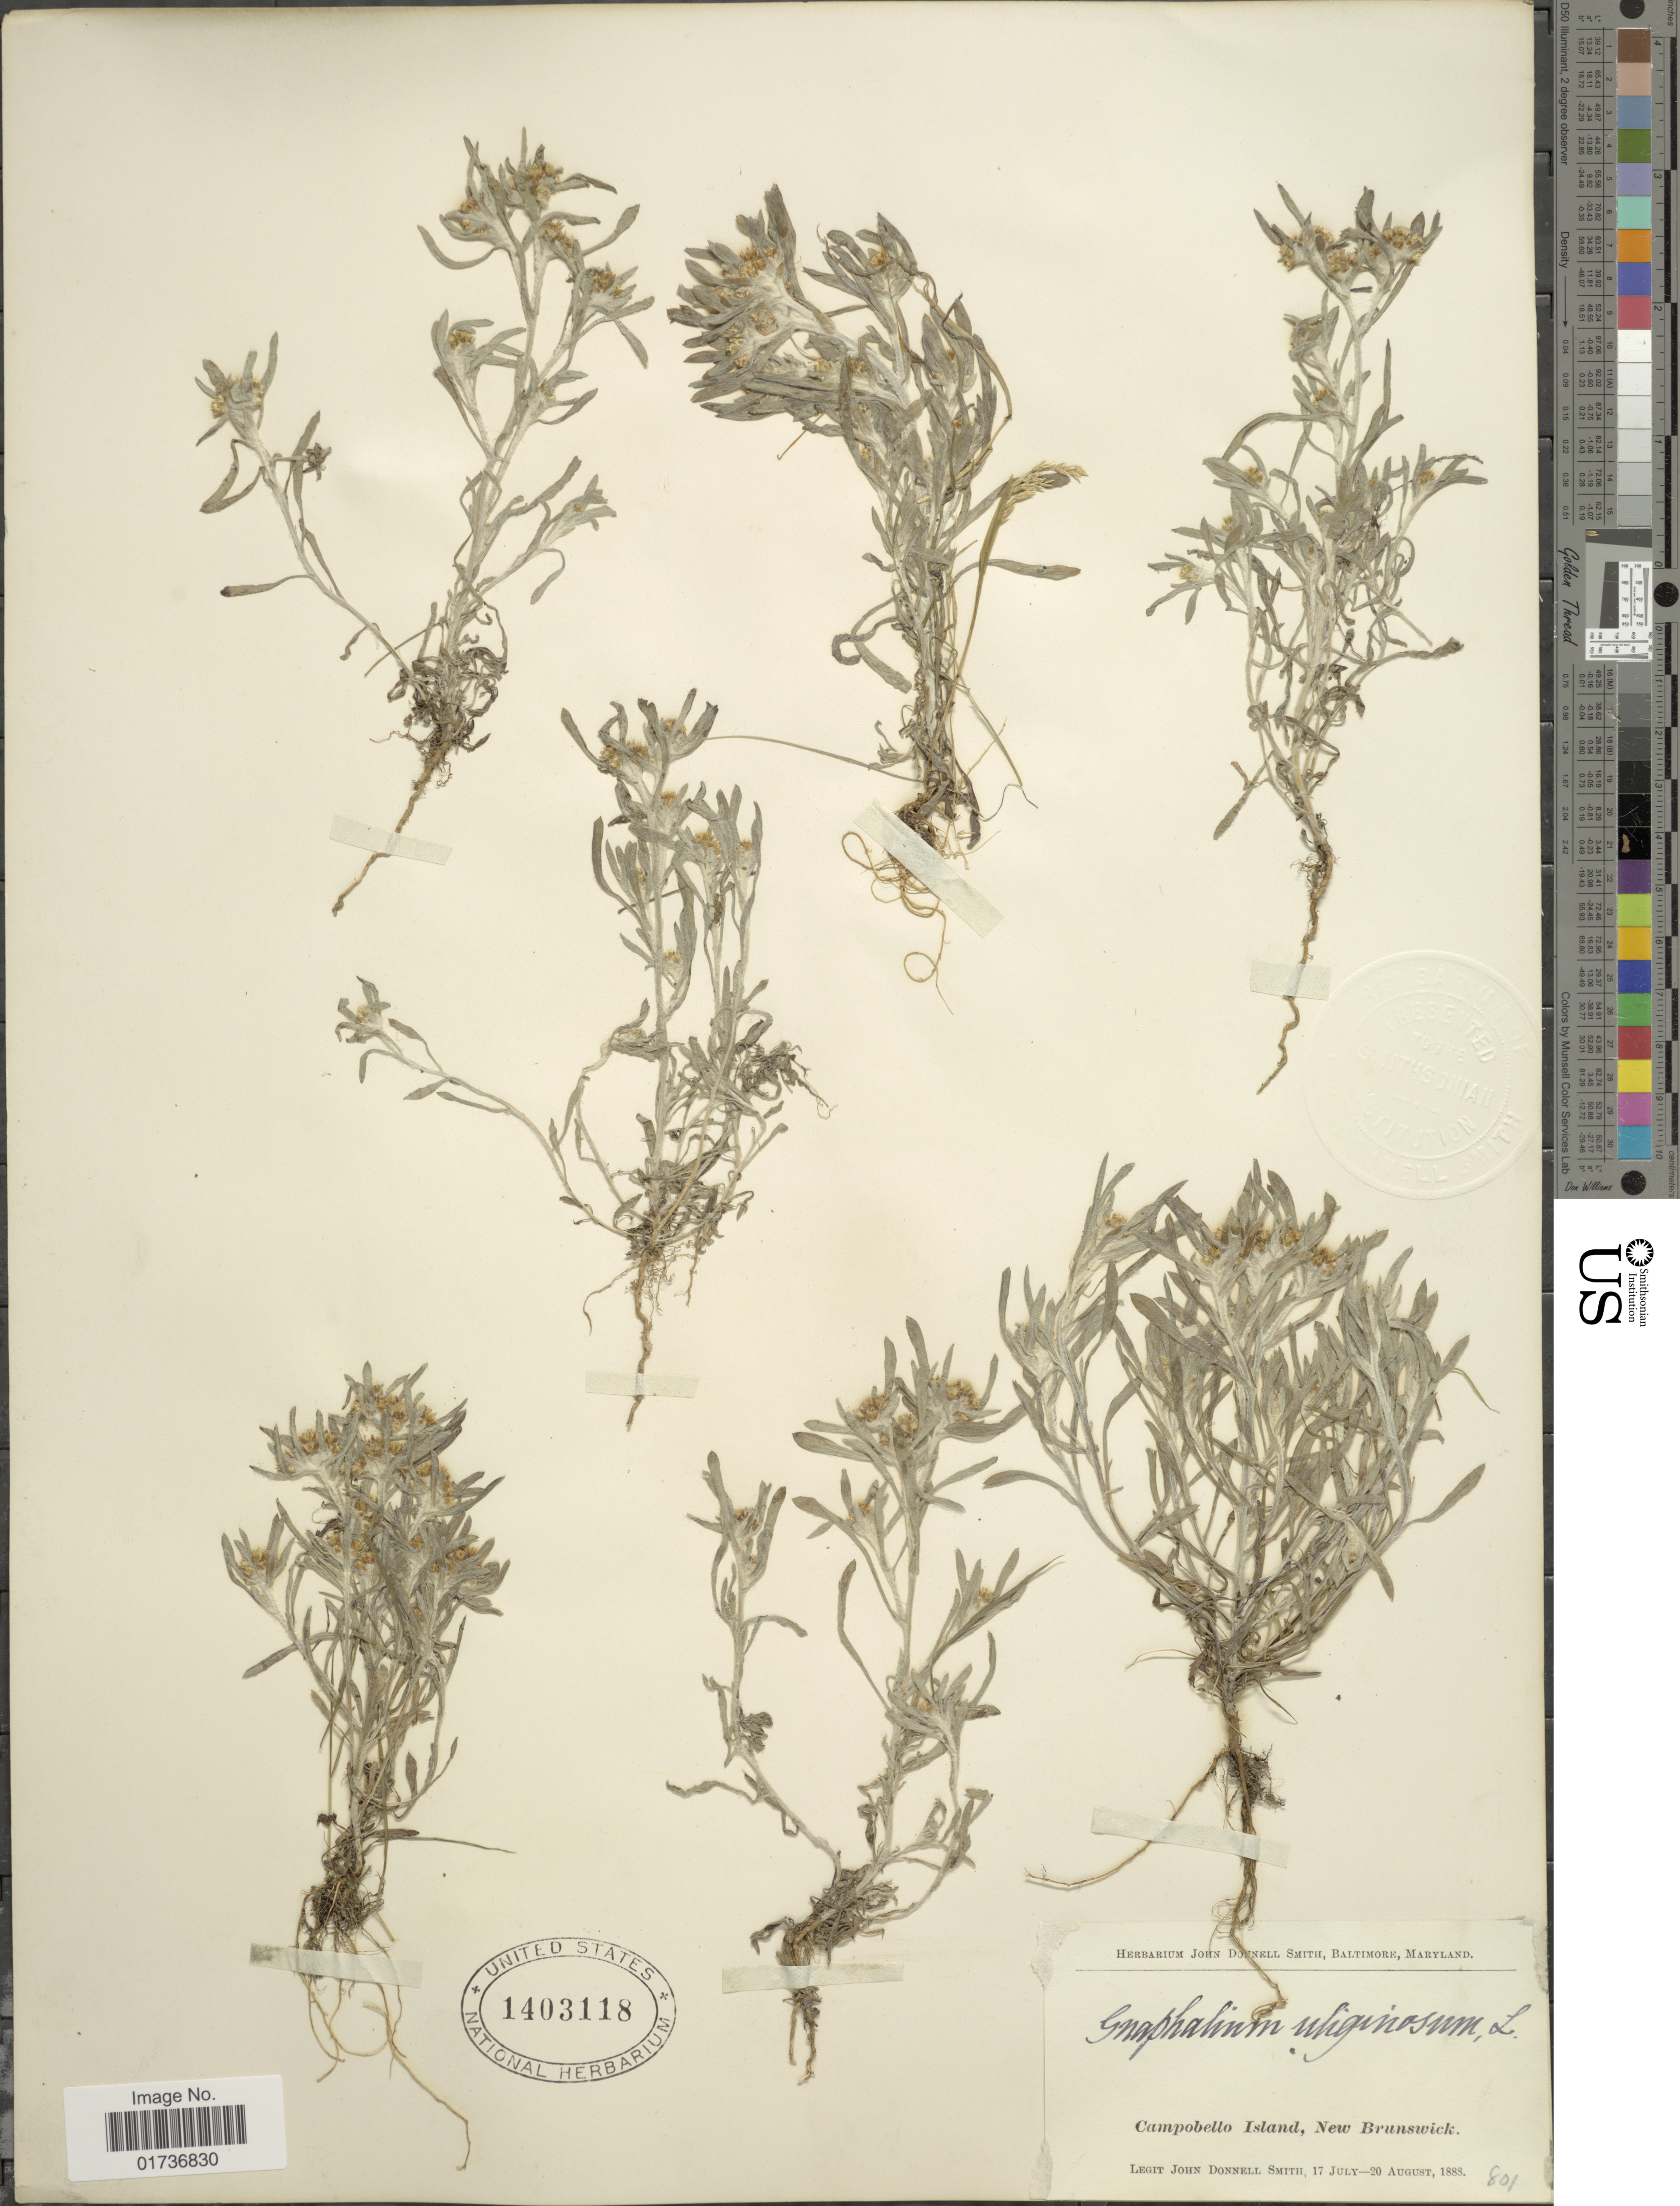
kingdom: Plantae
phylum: Tracheophyta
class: Magnoliopsida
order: Asterales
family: Asteraceae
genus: Gnaphalium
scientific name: Gnaphalium uliginosum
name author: L.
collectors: J. Donnell Smith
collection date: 1888-07-17/1888-08-20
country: Canada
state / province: New Brunswick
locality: Campobello Island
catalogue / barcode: US 1403118